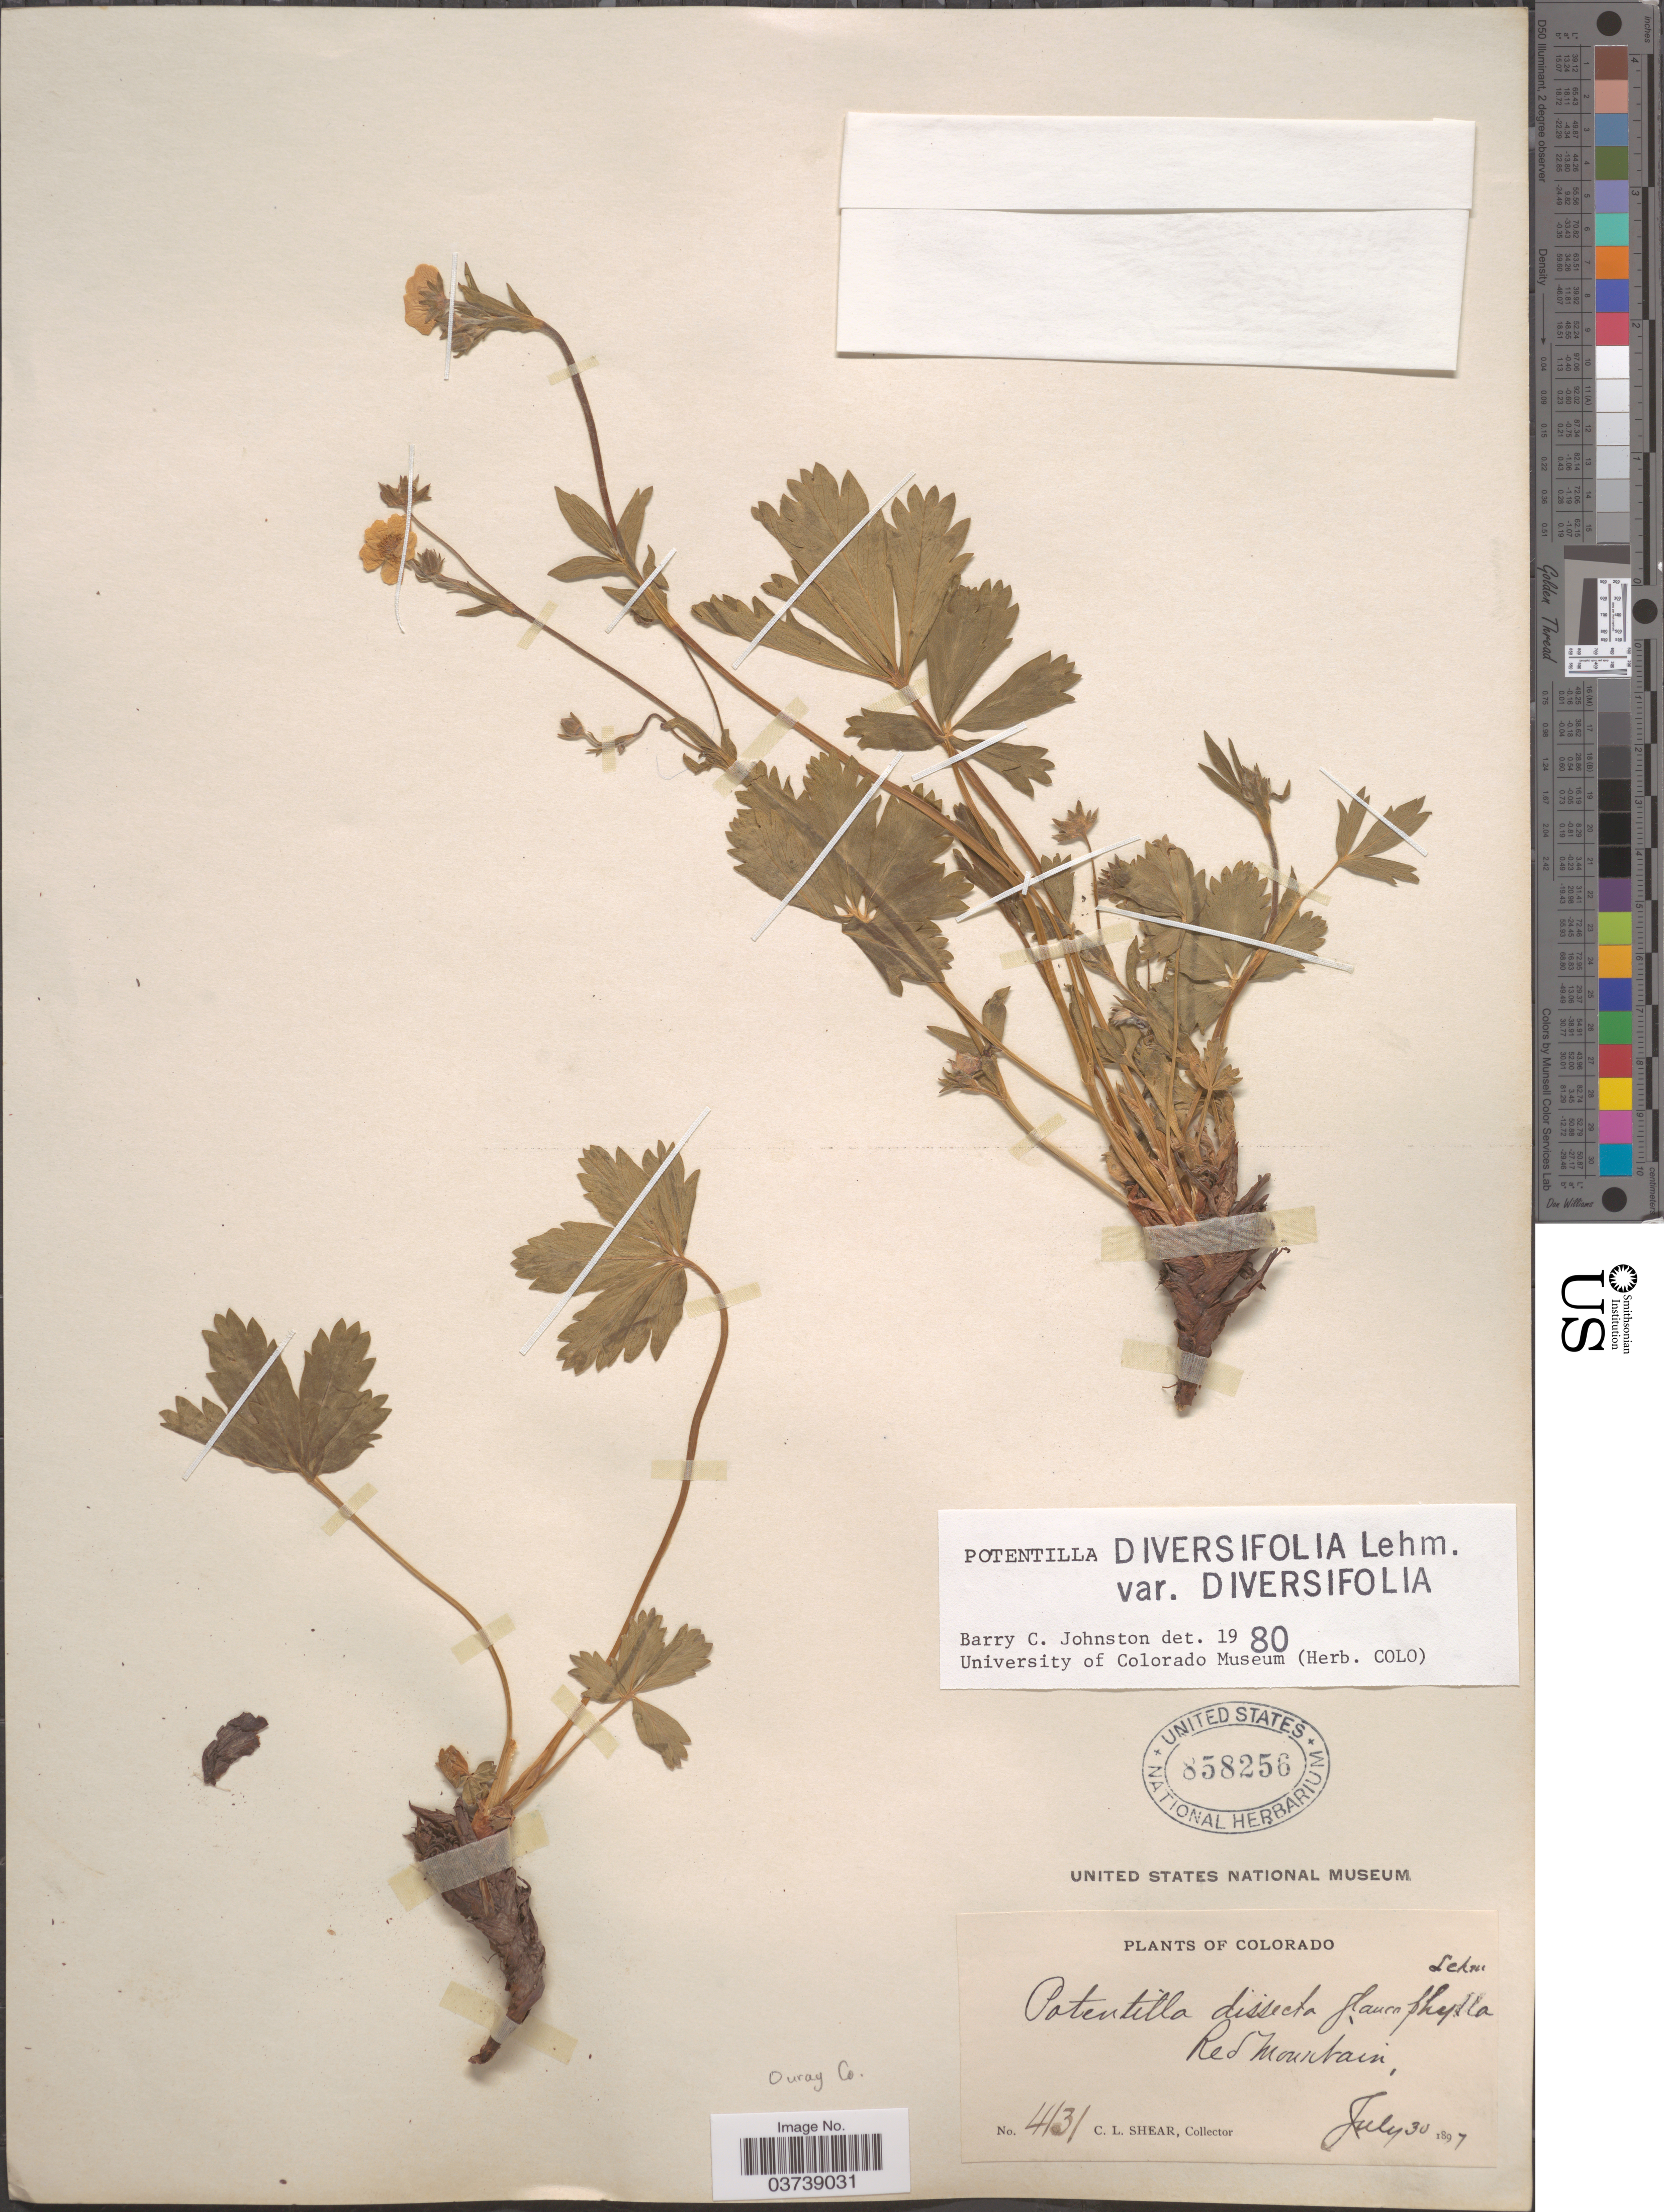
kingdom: Plantae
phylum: Tracheophyta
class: Magnoliopsida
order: Rosales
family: Rosaceae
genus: Potentilla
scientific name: Potentilla diversifolia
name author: Lehm.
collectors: C. L. Shear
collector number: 4131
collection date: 1897-07-30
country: United States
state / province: Colorado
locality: Red Mountain.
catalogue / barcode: US 858256